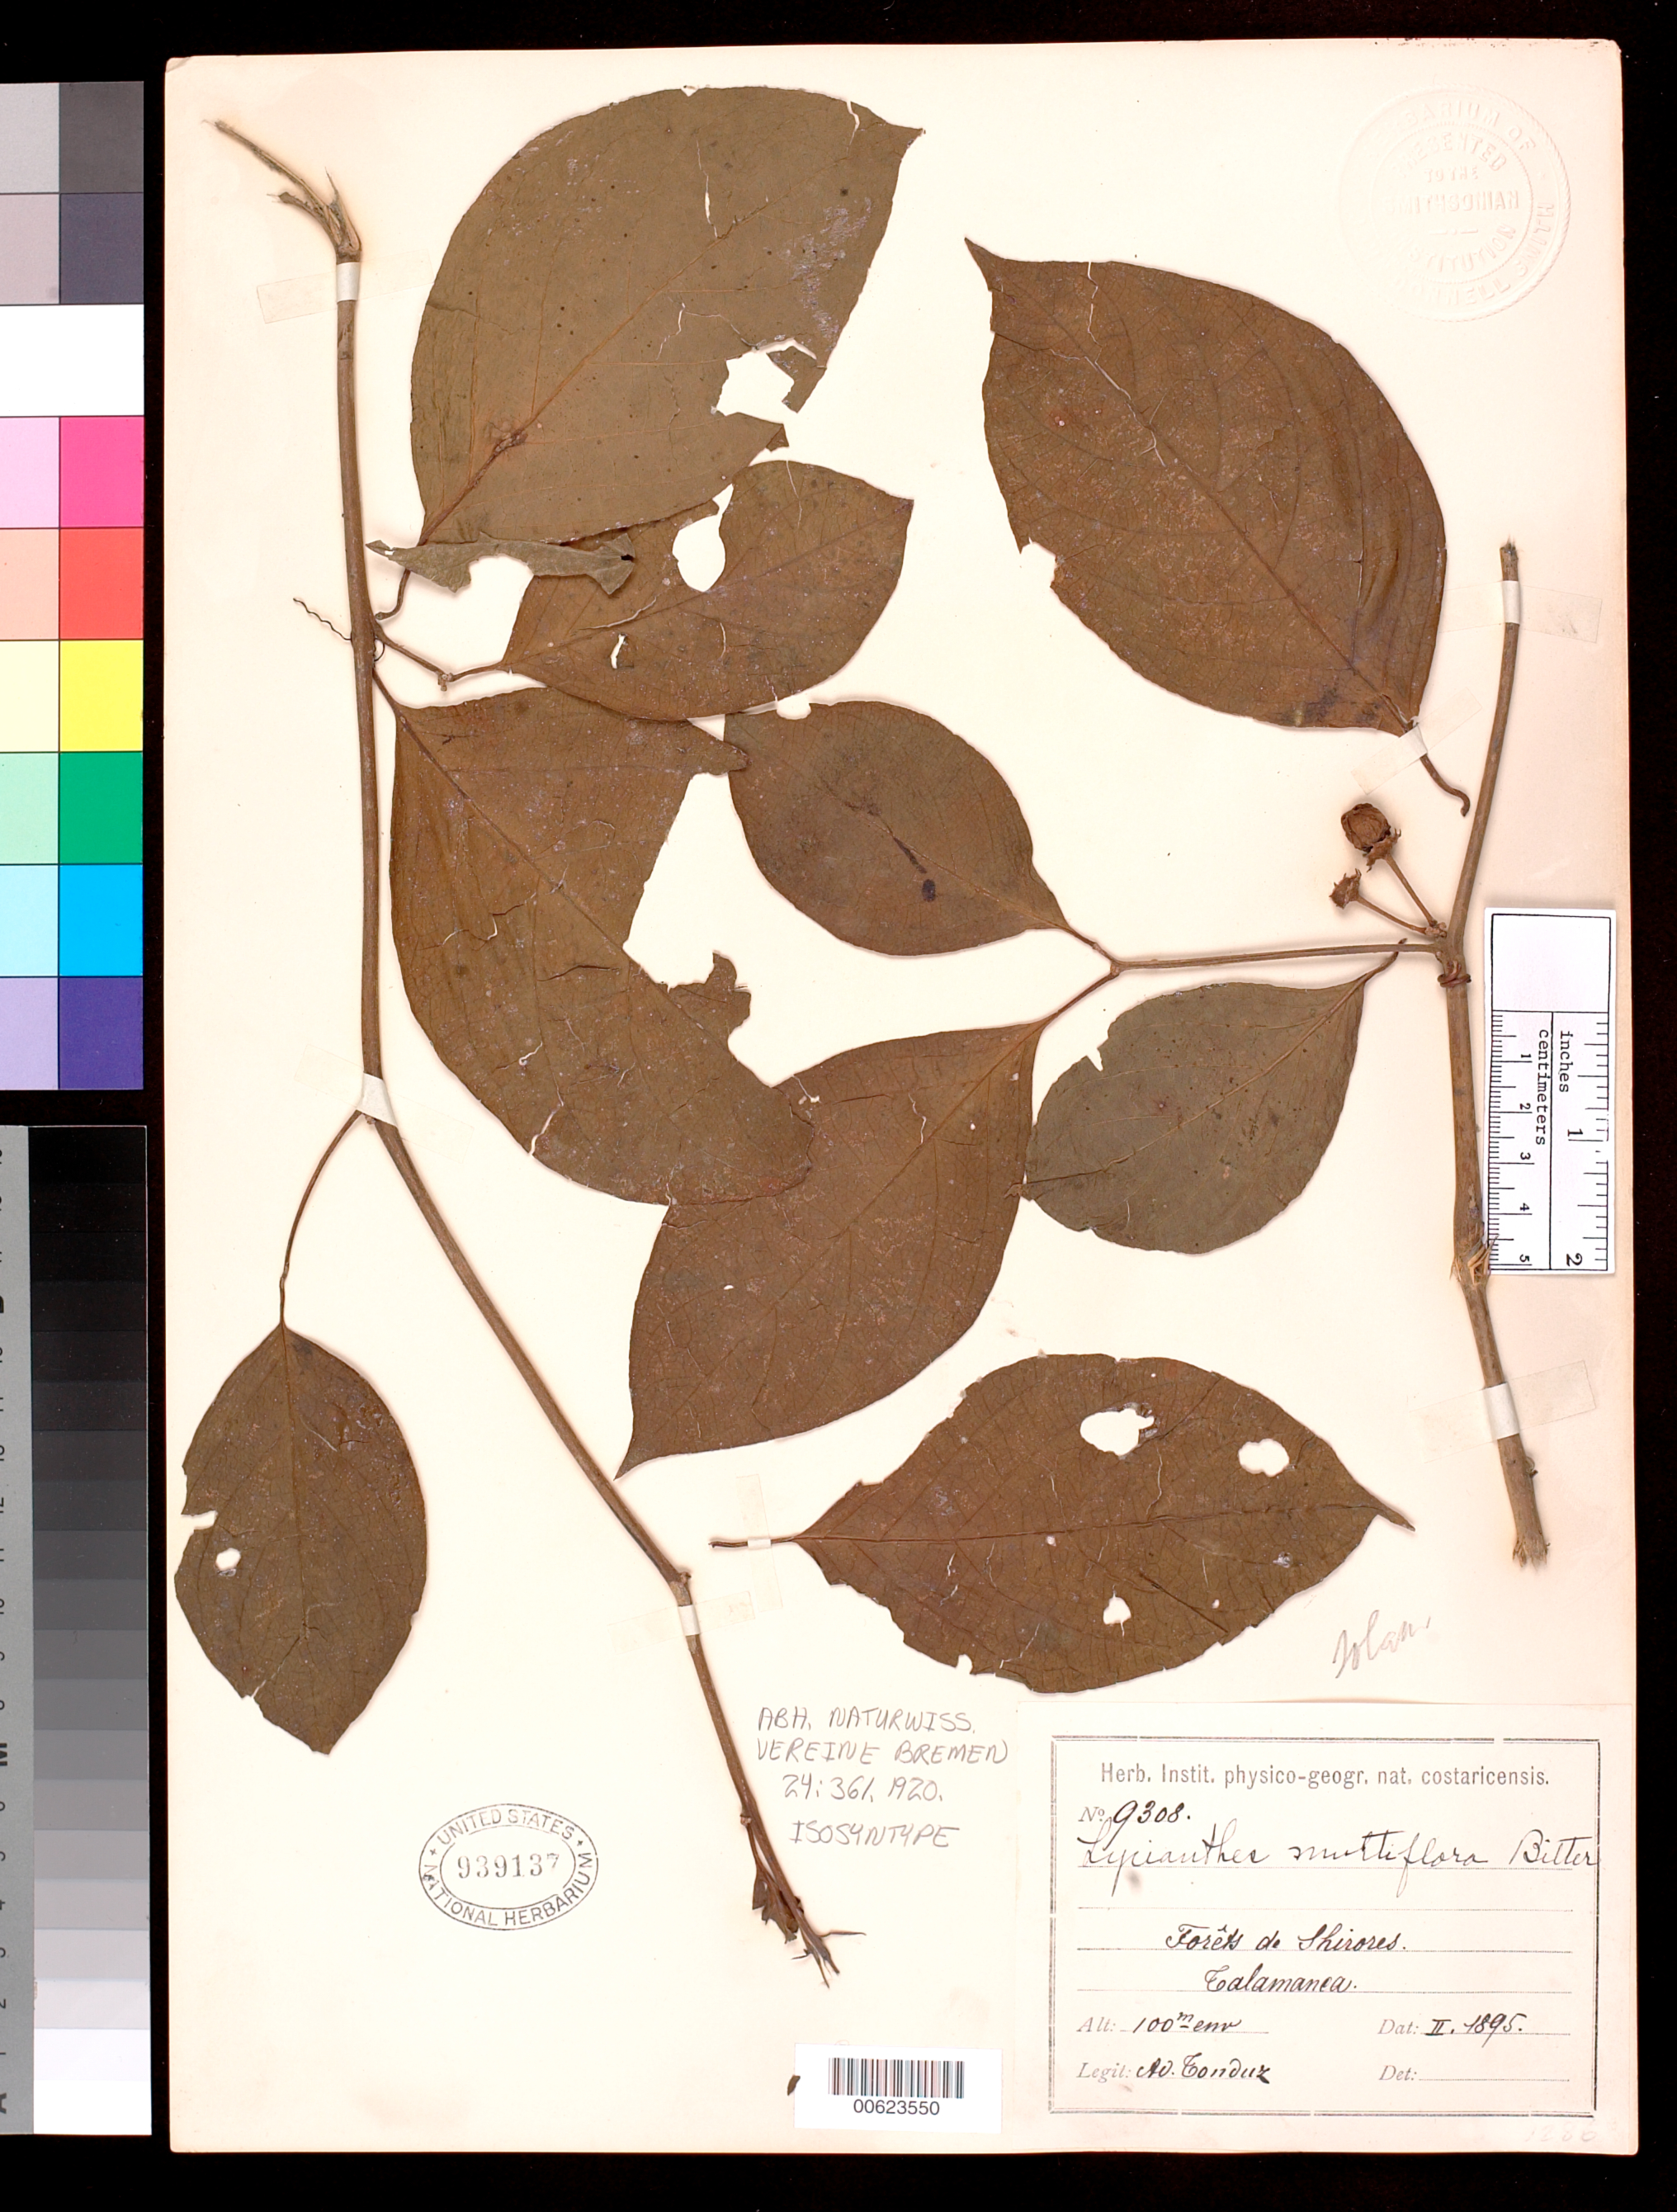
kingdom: Plantae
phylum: Tracheophyta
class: Magnoliopsida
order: Solanales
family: Solanaceae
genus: Lycianthes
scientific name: Lycianthes multiflora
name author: Bitter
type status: Syntype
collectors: A. Tonduz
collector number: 9308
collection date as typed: Feb 1895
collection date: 1895-02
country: Costa Rica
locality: Forets de Shirores, Talamanca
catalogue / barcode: US 939137